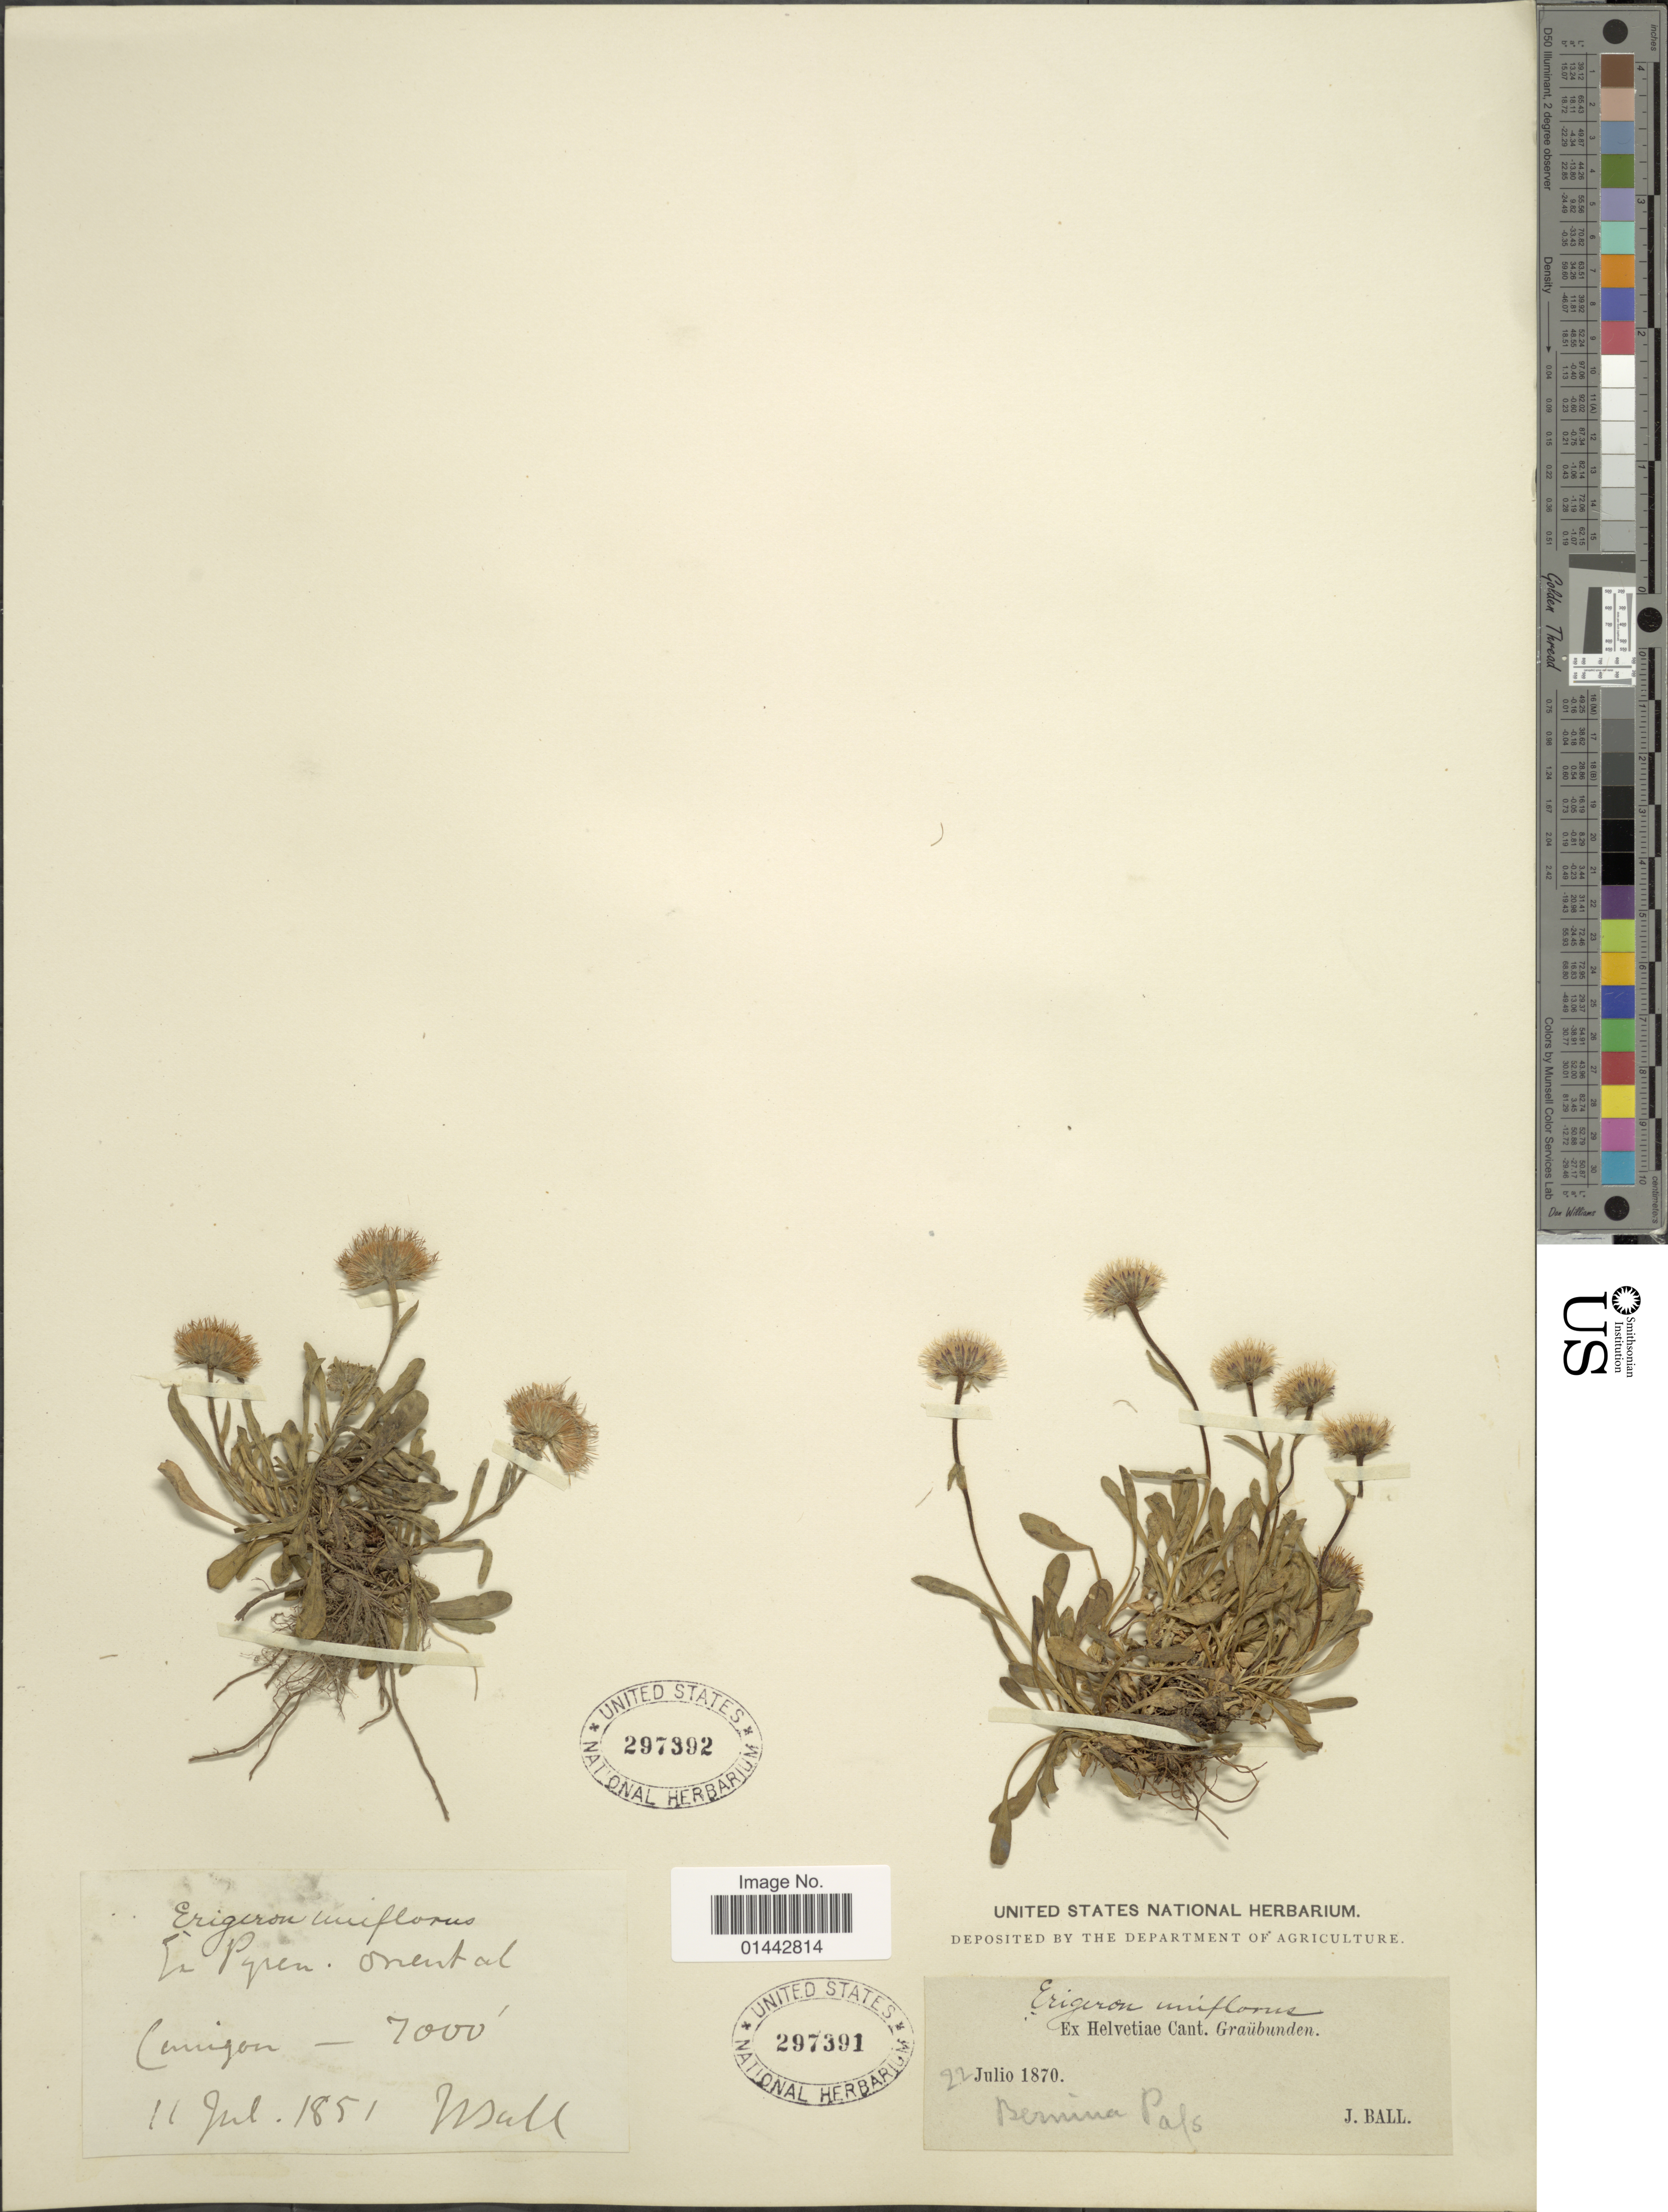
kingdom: Plantae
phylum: Tracheophyta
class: Magnoliopsida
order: Asterales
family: Asteraceae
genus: Erigeron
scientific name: Erigeron uniflorus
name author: L.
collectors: J. Ball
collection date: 1851-07-11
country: France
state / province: Occitanie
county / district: Pyrénées-Orientales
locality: Pyrénées-Orientales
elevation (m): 2134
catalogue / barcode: US 297392